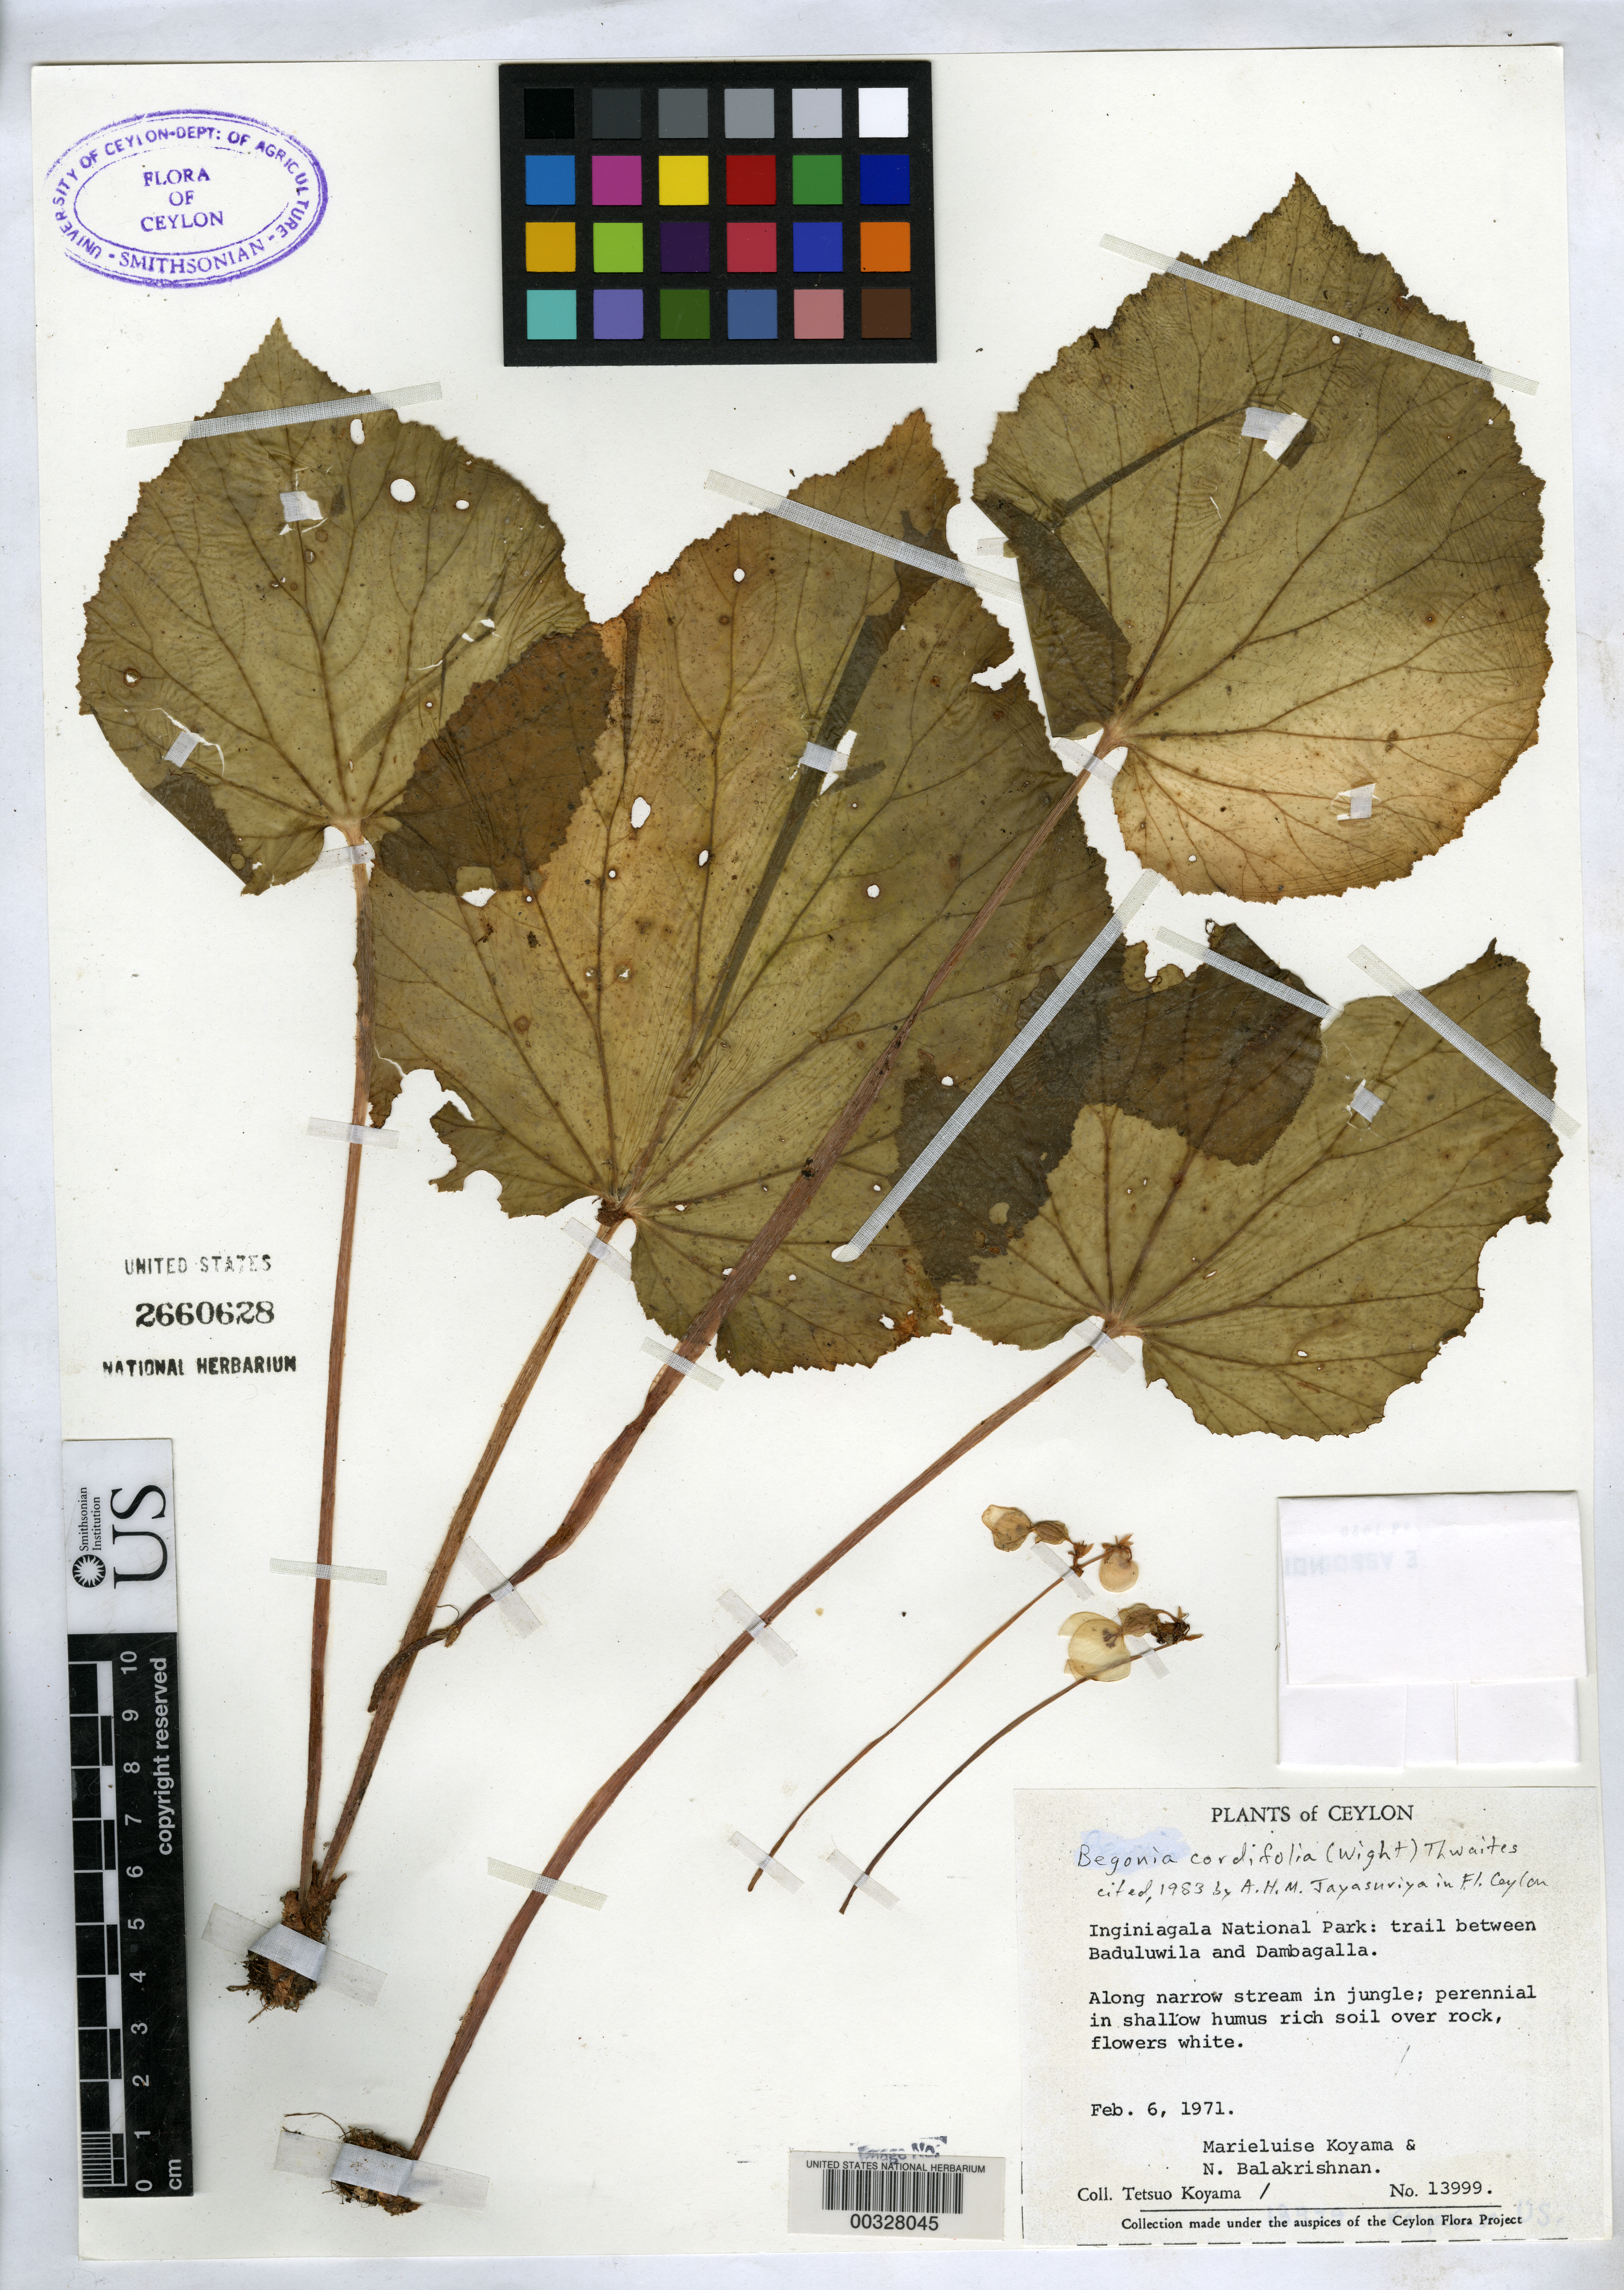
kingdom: Plantae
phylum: Tracheophyta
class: Magnoliopsida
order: Cucurbitales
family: Begoniaceae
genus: Begonia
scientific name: Begonia cordifolia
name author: (Wight) Thwaites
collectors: T. Koyama, M. Koyama & N. Balakrishnan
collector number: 13999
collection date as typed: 06 Feb 1971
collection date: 1971-02-06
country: Sri Lanka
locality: Inginiagala national park, trail between baduluwila & dambagalla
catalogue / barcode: US 2660628